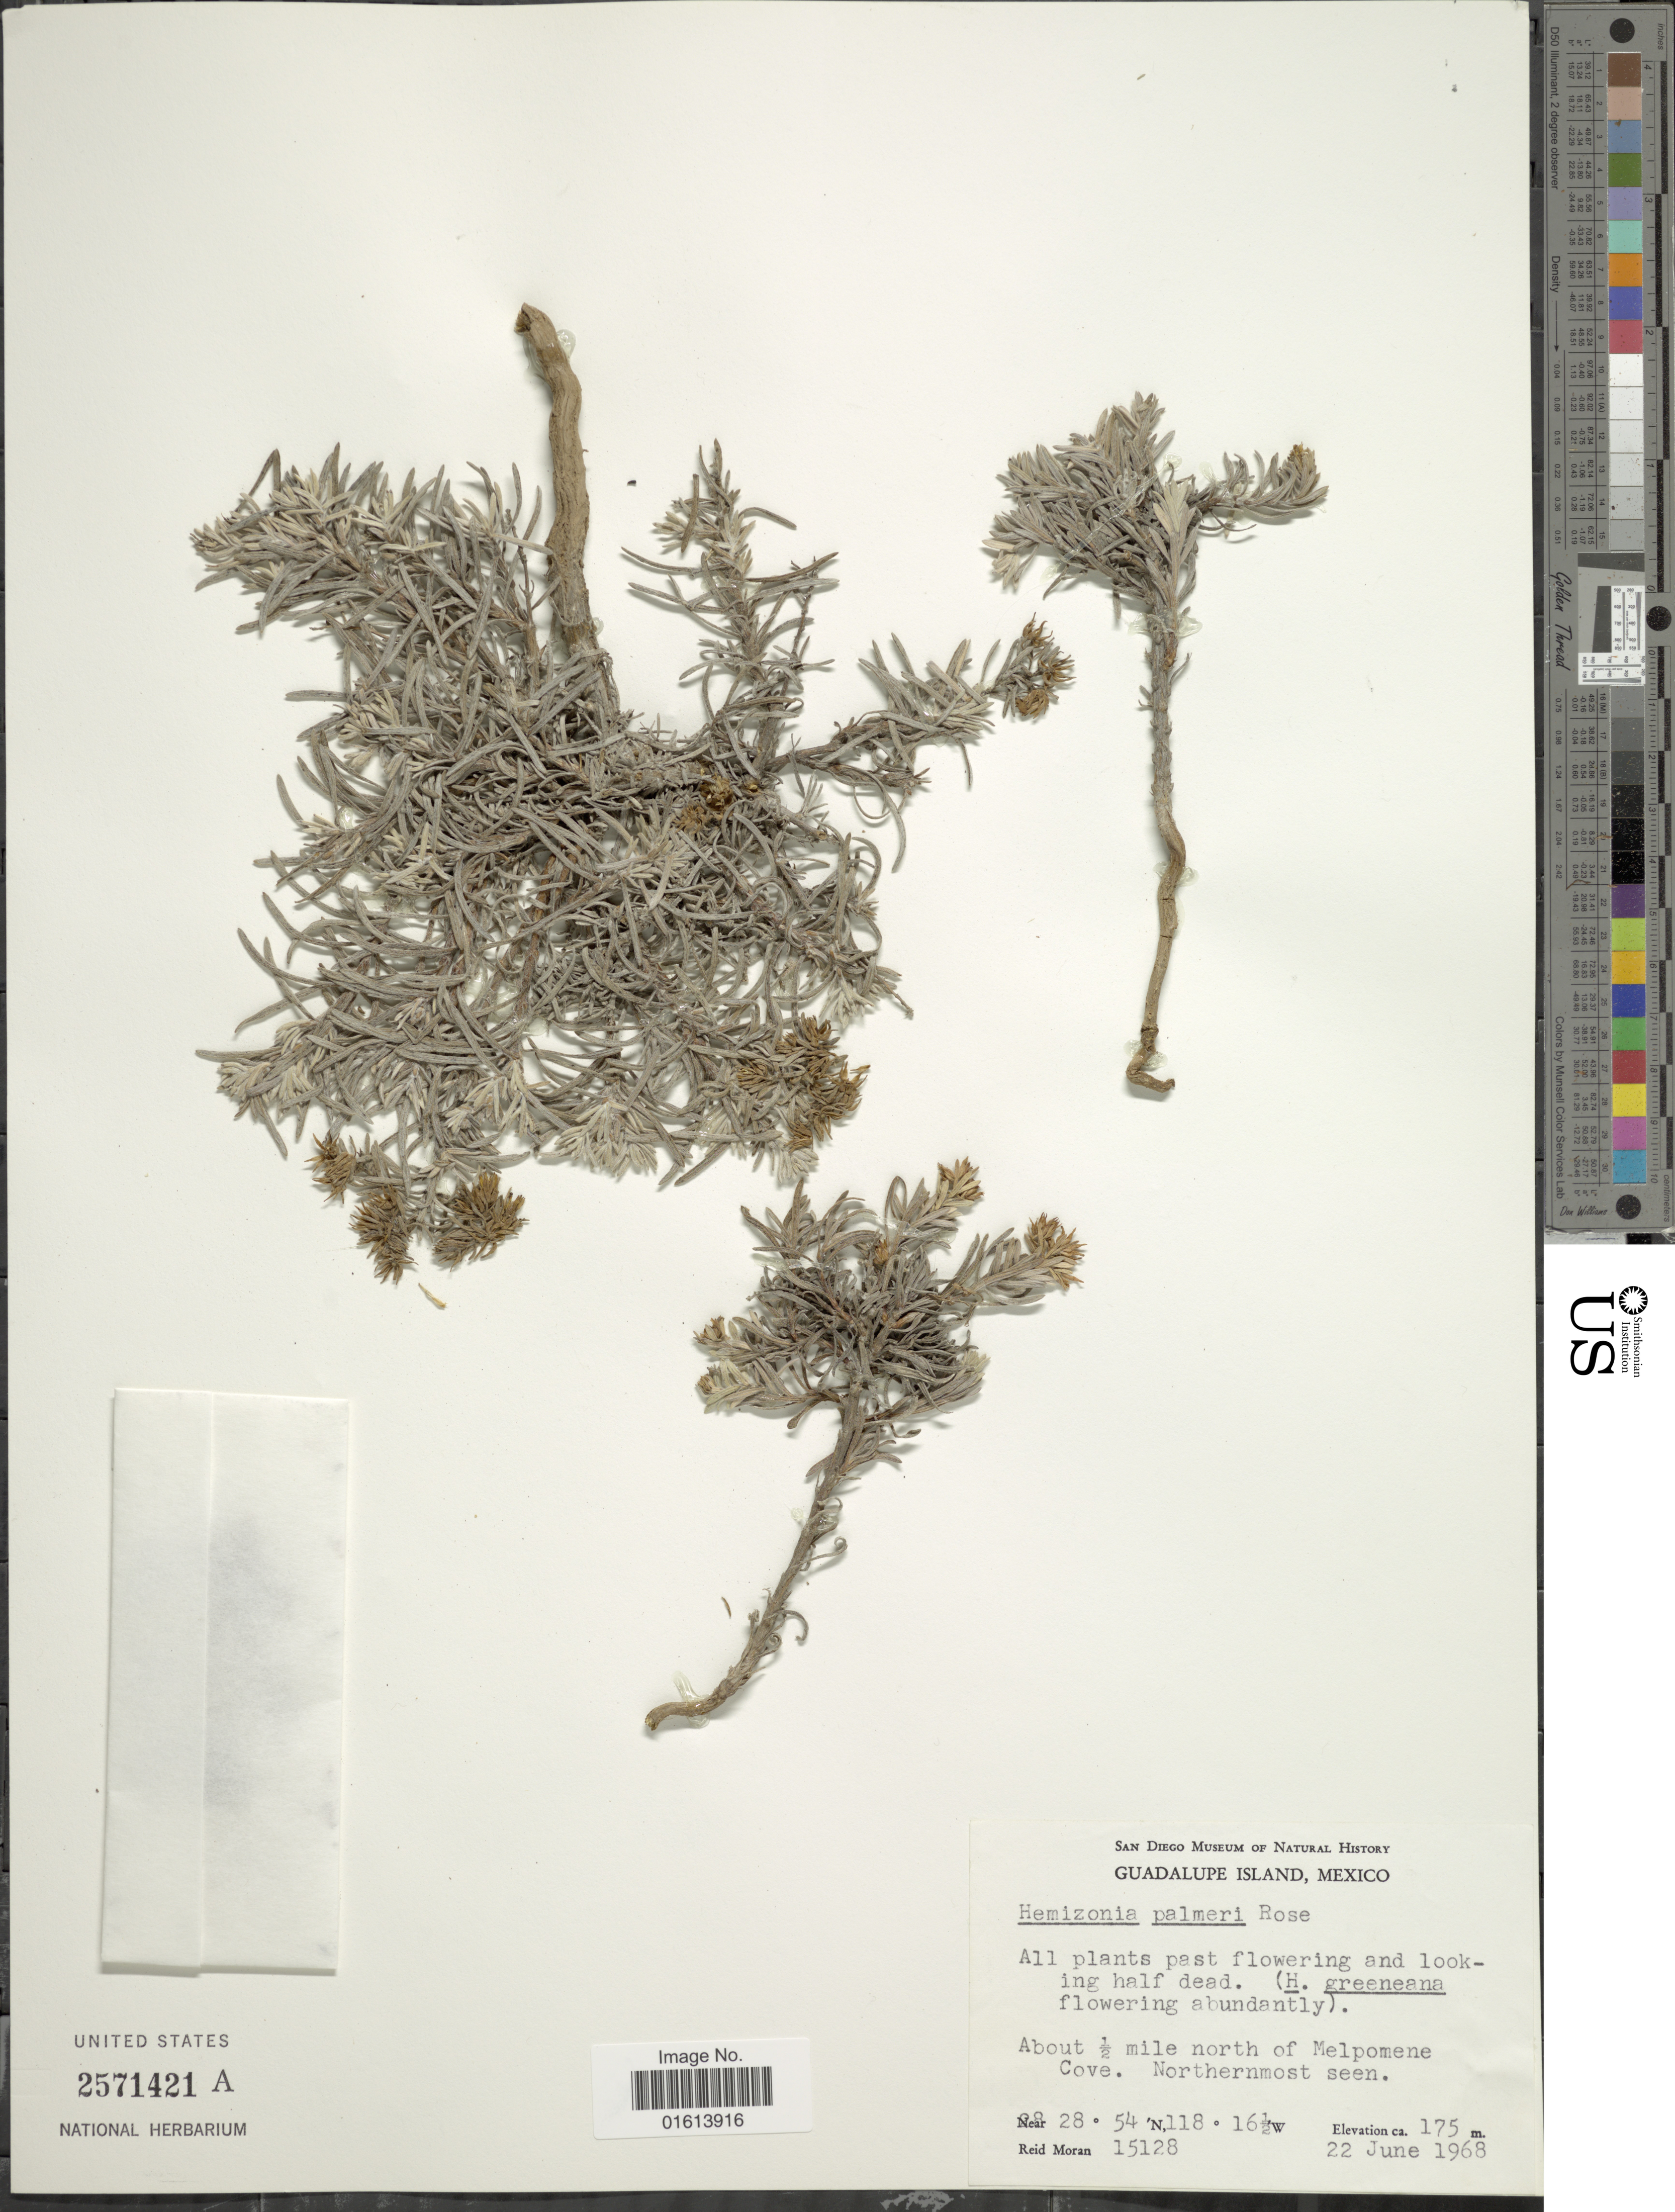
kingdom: Plantae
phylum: Tracheophyta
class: Magnoliopsida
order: Asterales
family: Asteraceae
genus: Deinandra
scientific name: Deinandra palmeri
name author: (Rose) B.G. Baldwin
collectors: R. V. Moran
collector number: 15128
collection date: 1968-06-22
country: United States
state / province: California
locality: Guadalupe island, Mexico. About 1/2 mile north of Melpomene Cove.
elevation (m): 175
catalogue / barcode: US 2571421A